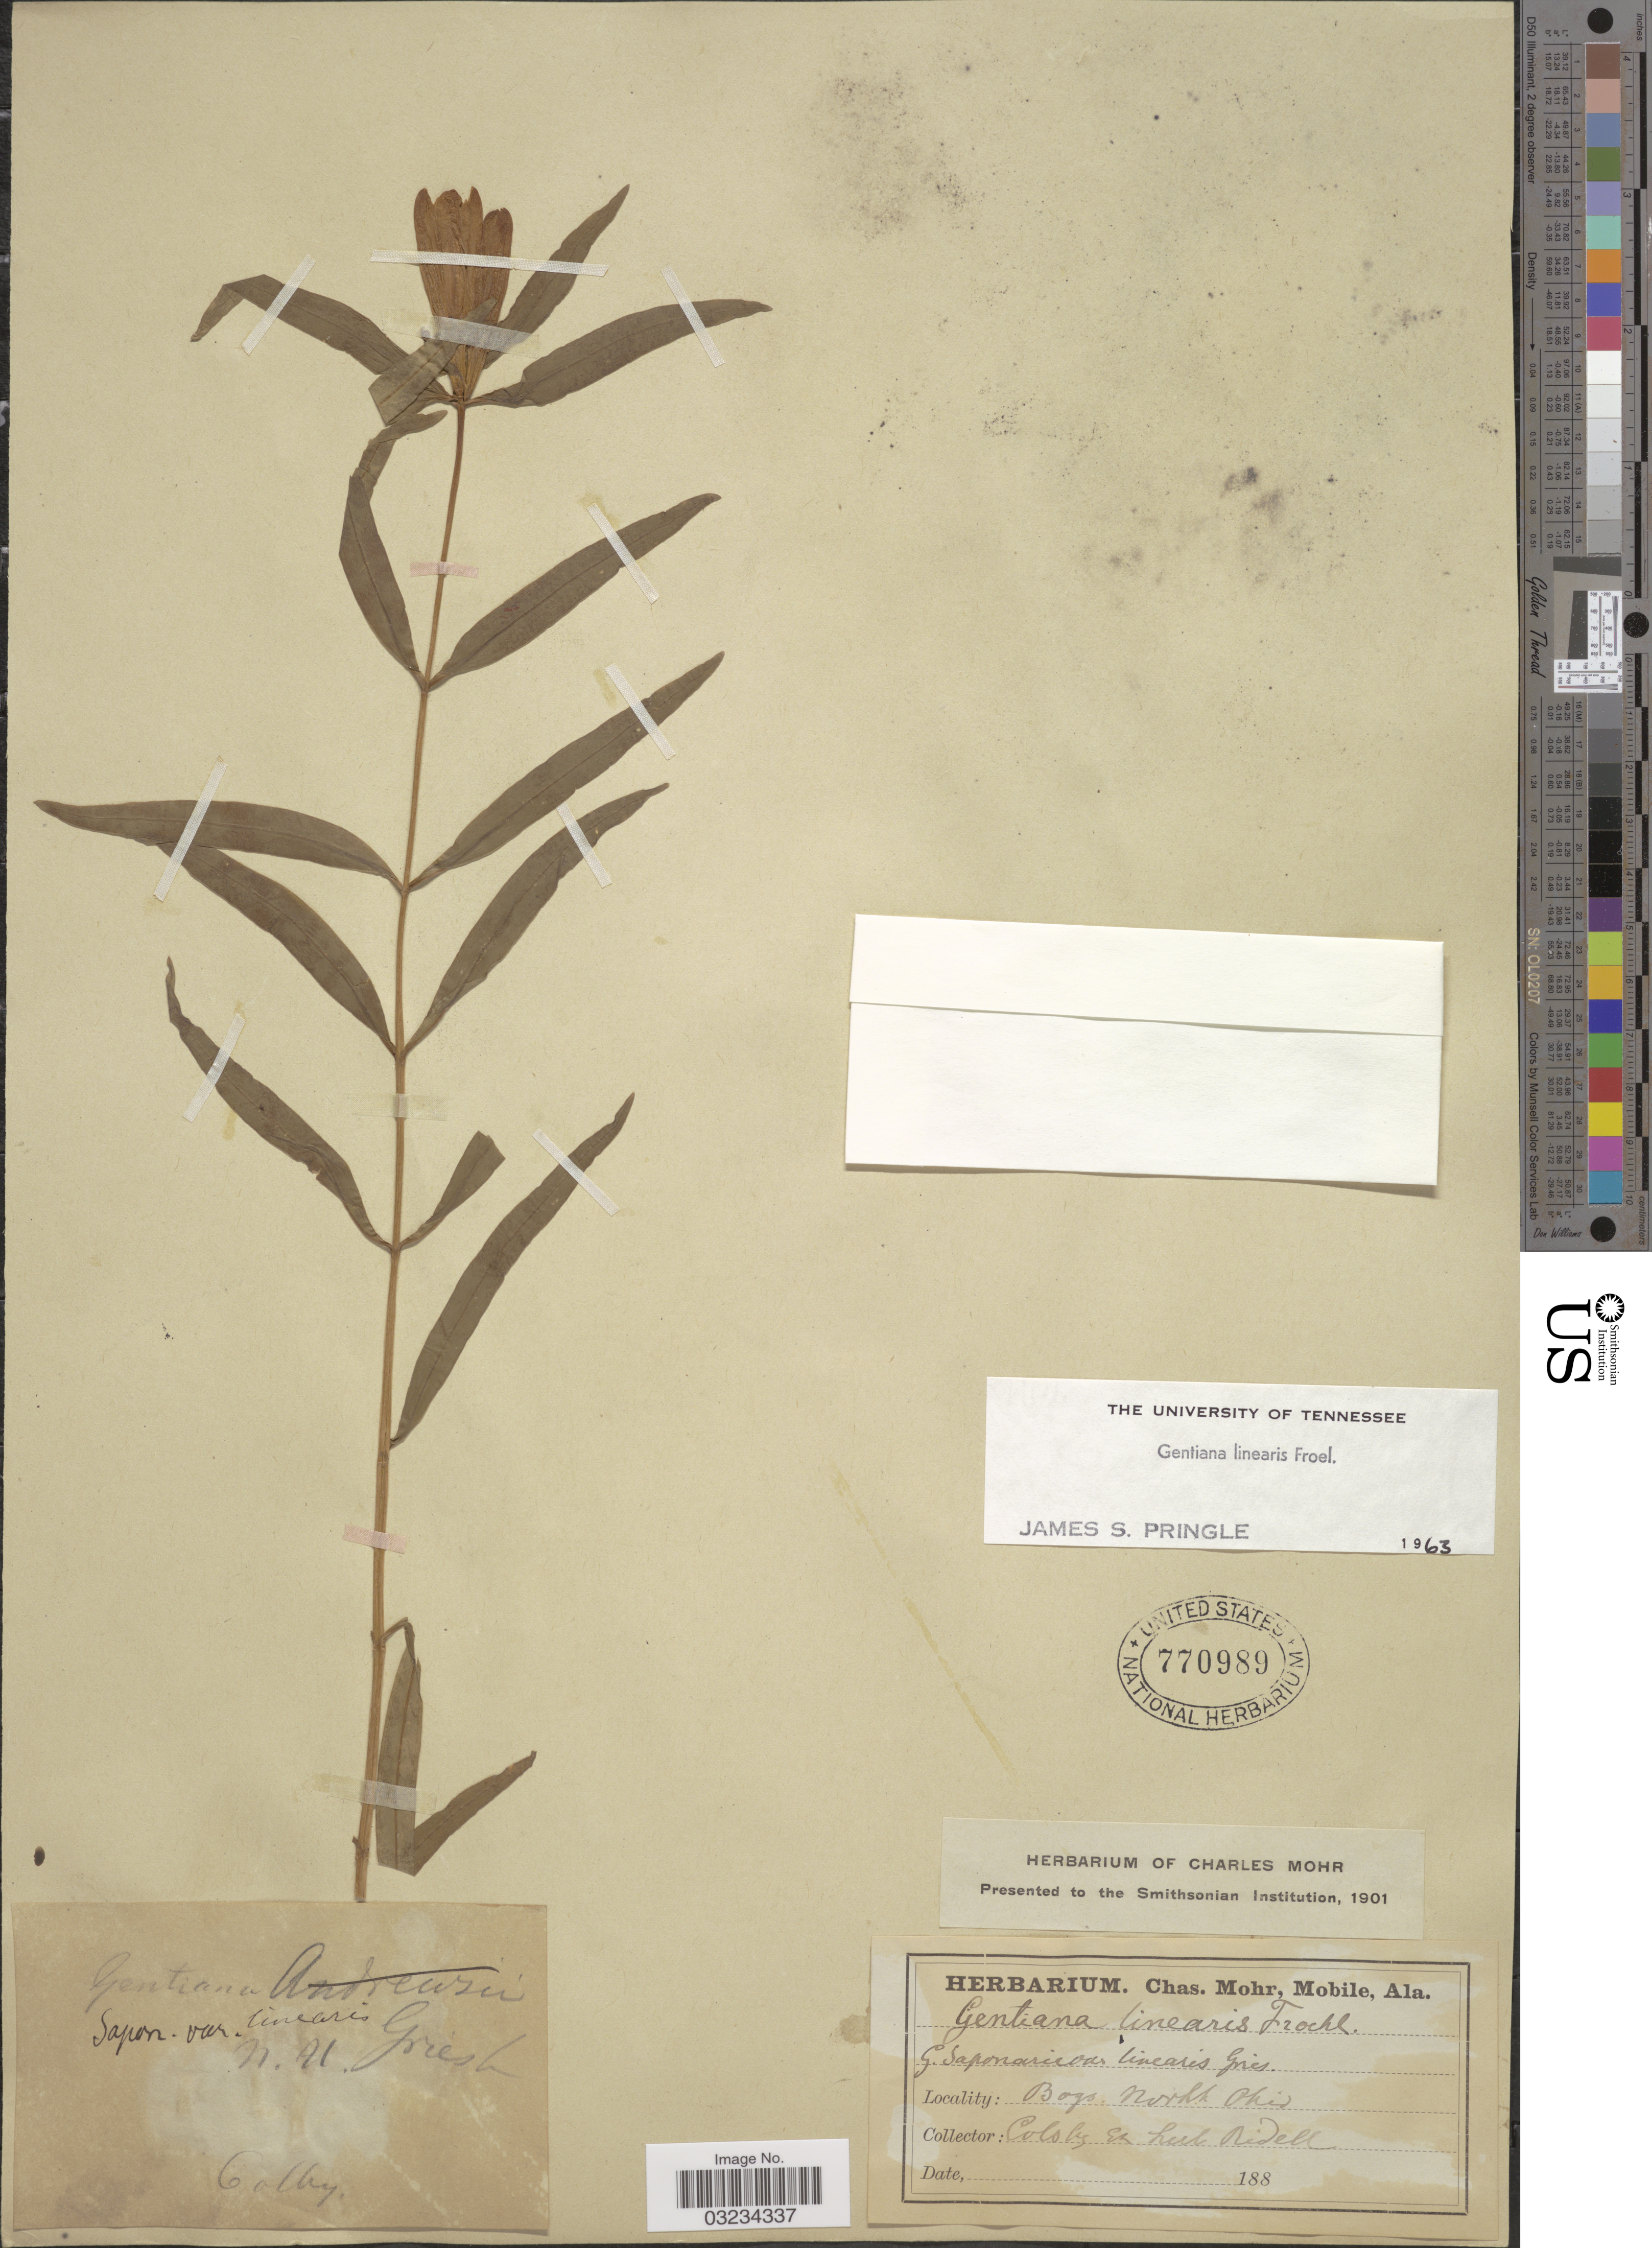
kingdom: Plantae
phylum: Tracheophyta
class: Magnoliopsida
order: Gentianales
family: Gentianaceae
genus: Gentiana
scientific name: Gentiana linearis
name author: Froel.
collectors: Colby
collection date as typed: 188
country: United States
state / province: Ohio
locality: North Ohio.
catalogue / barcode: US 770989